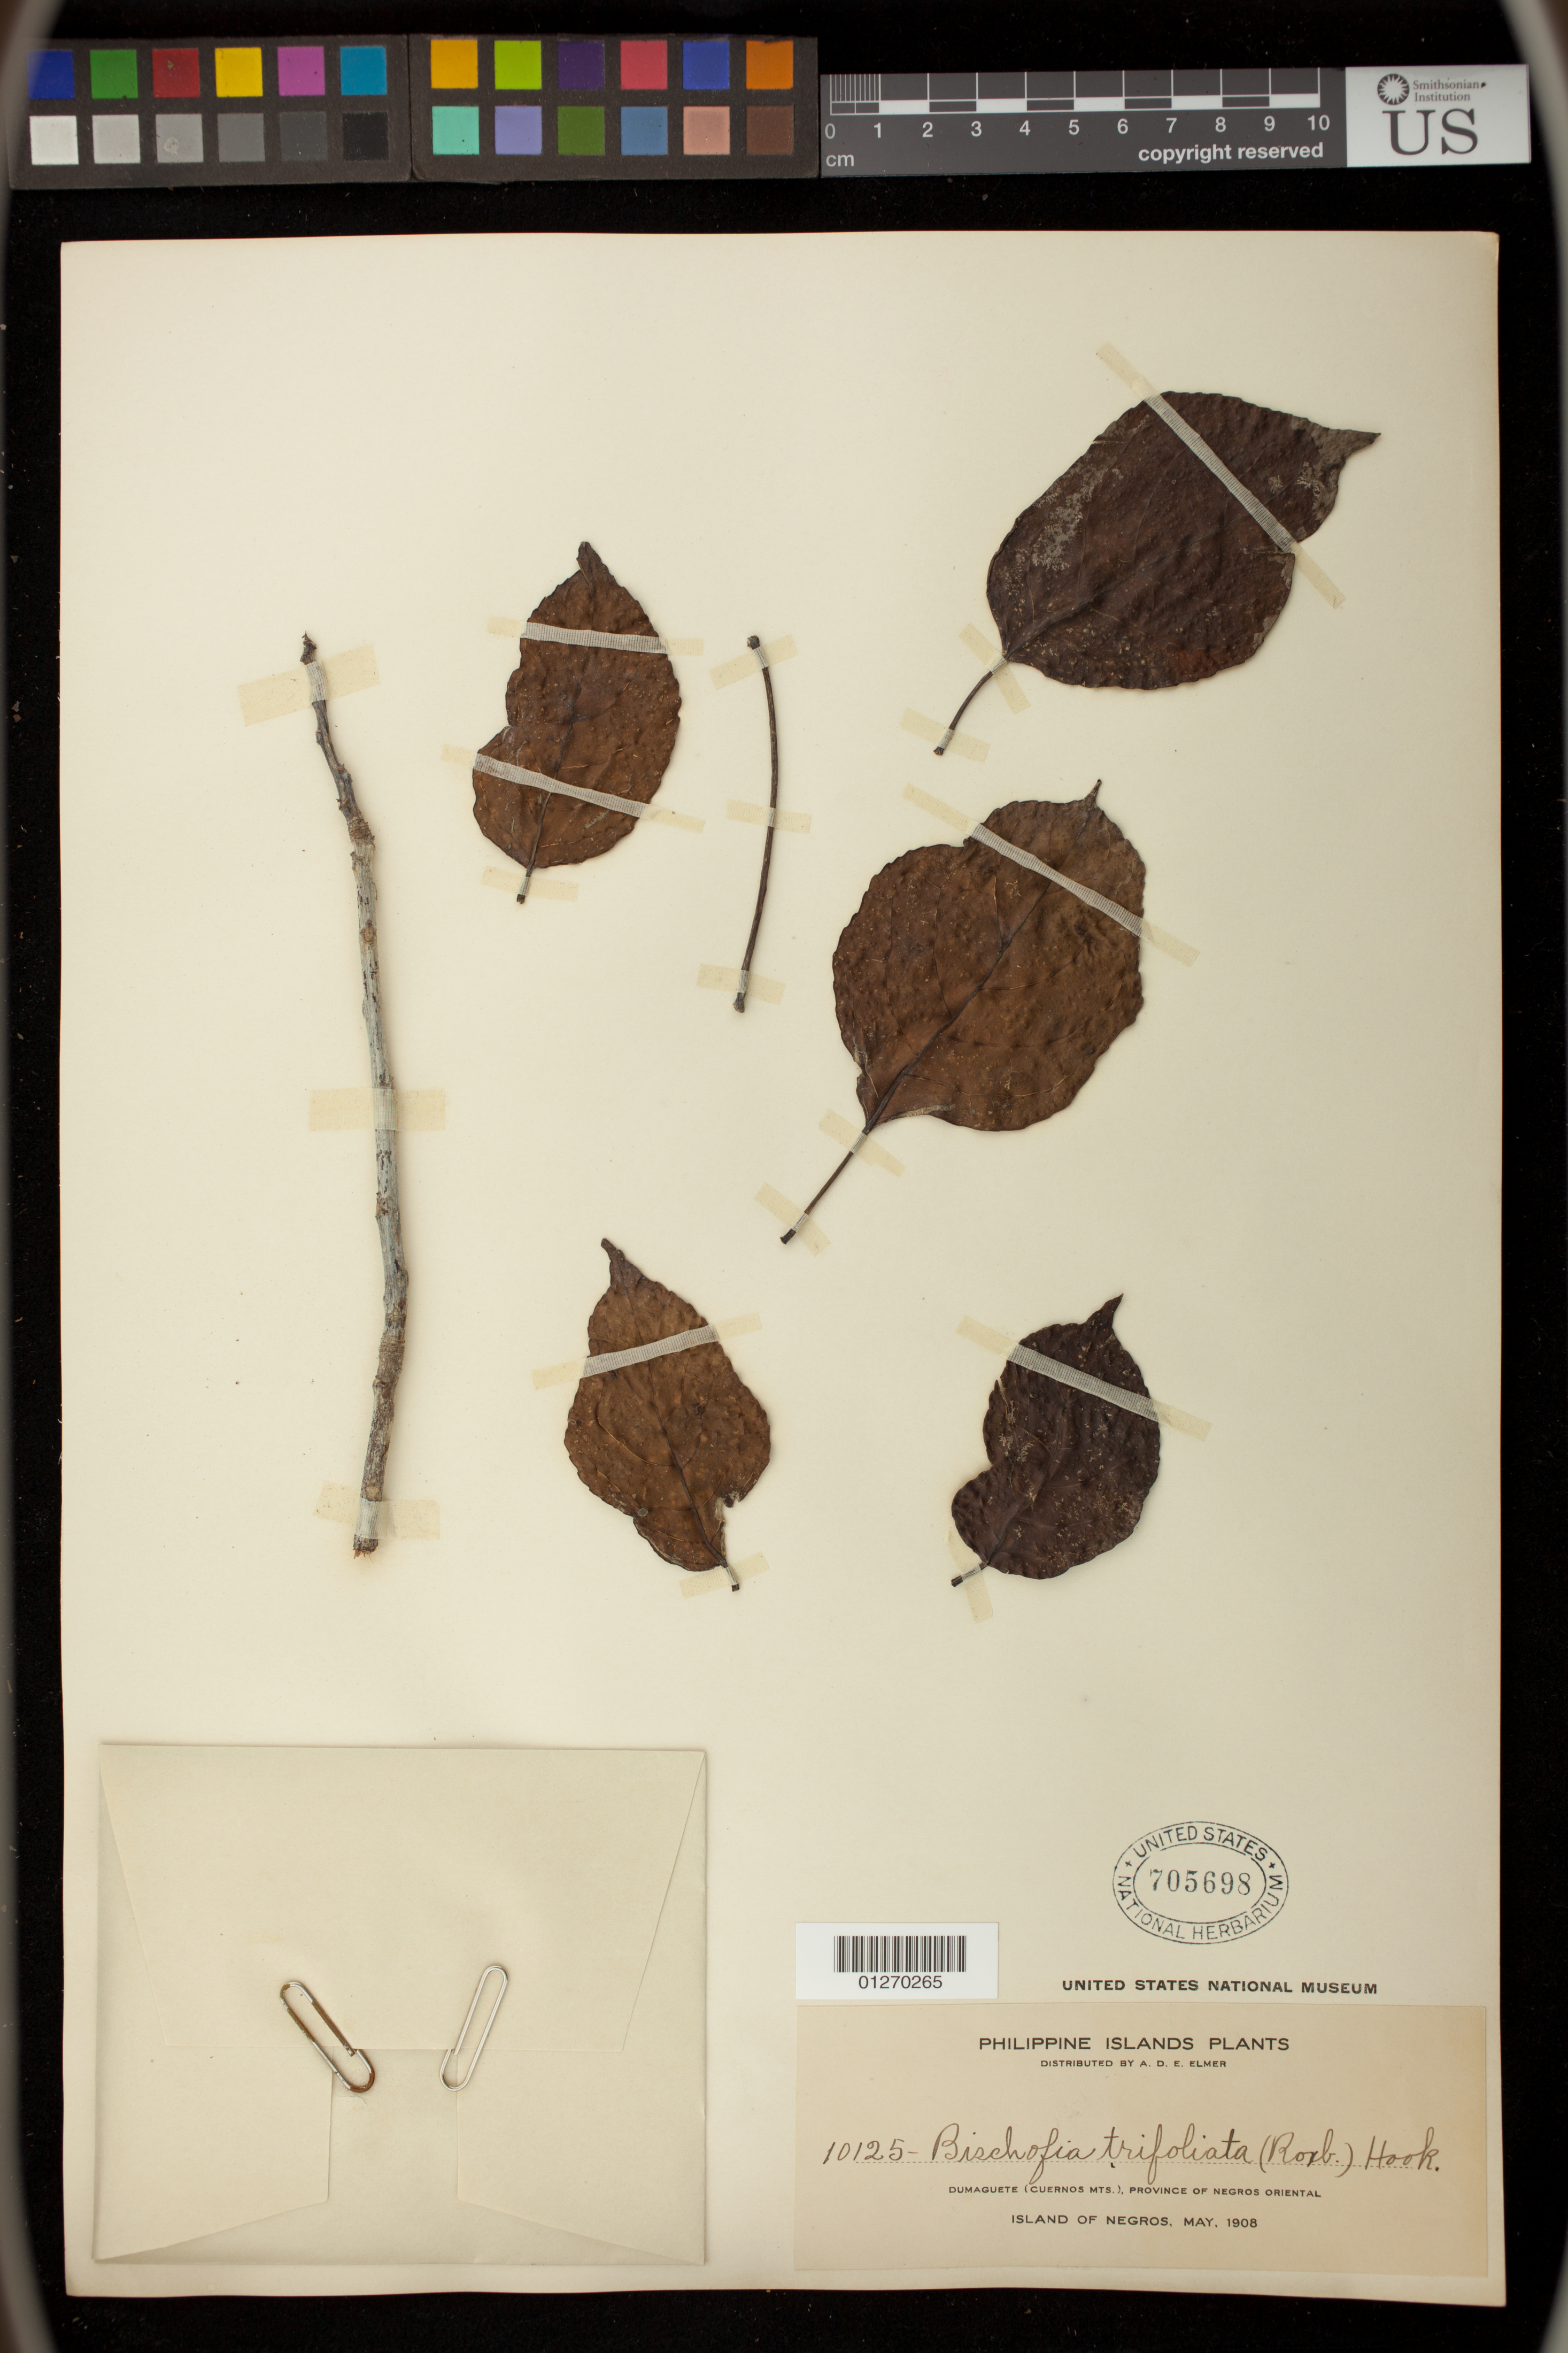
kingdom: Plantae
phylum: Tracheophyta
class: Magnoliopsida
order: Malpighiales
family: Phyllanthaceae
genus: Bischofia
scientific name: Bischofia trifoliata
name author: (Roxb.) Hook.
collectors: A. D. E. Elmer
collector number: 10125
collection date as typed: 1908-05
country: Philippines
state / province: Central Visayas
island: Negros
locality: Dumaguete (Cuernos Mts.), Province of Negros Oriental. Island of Negros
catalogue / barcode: US 705698